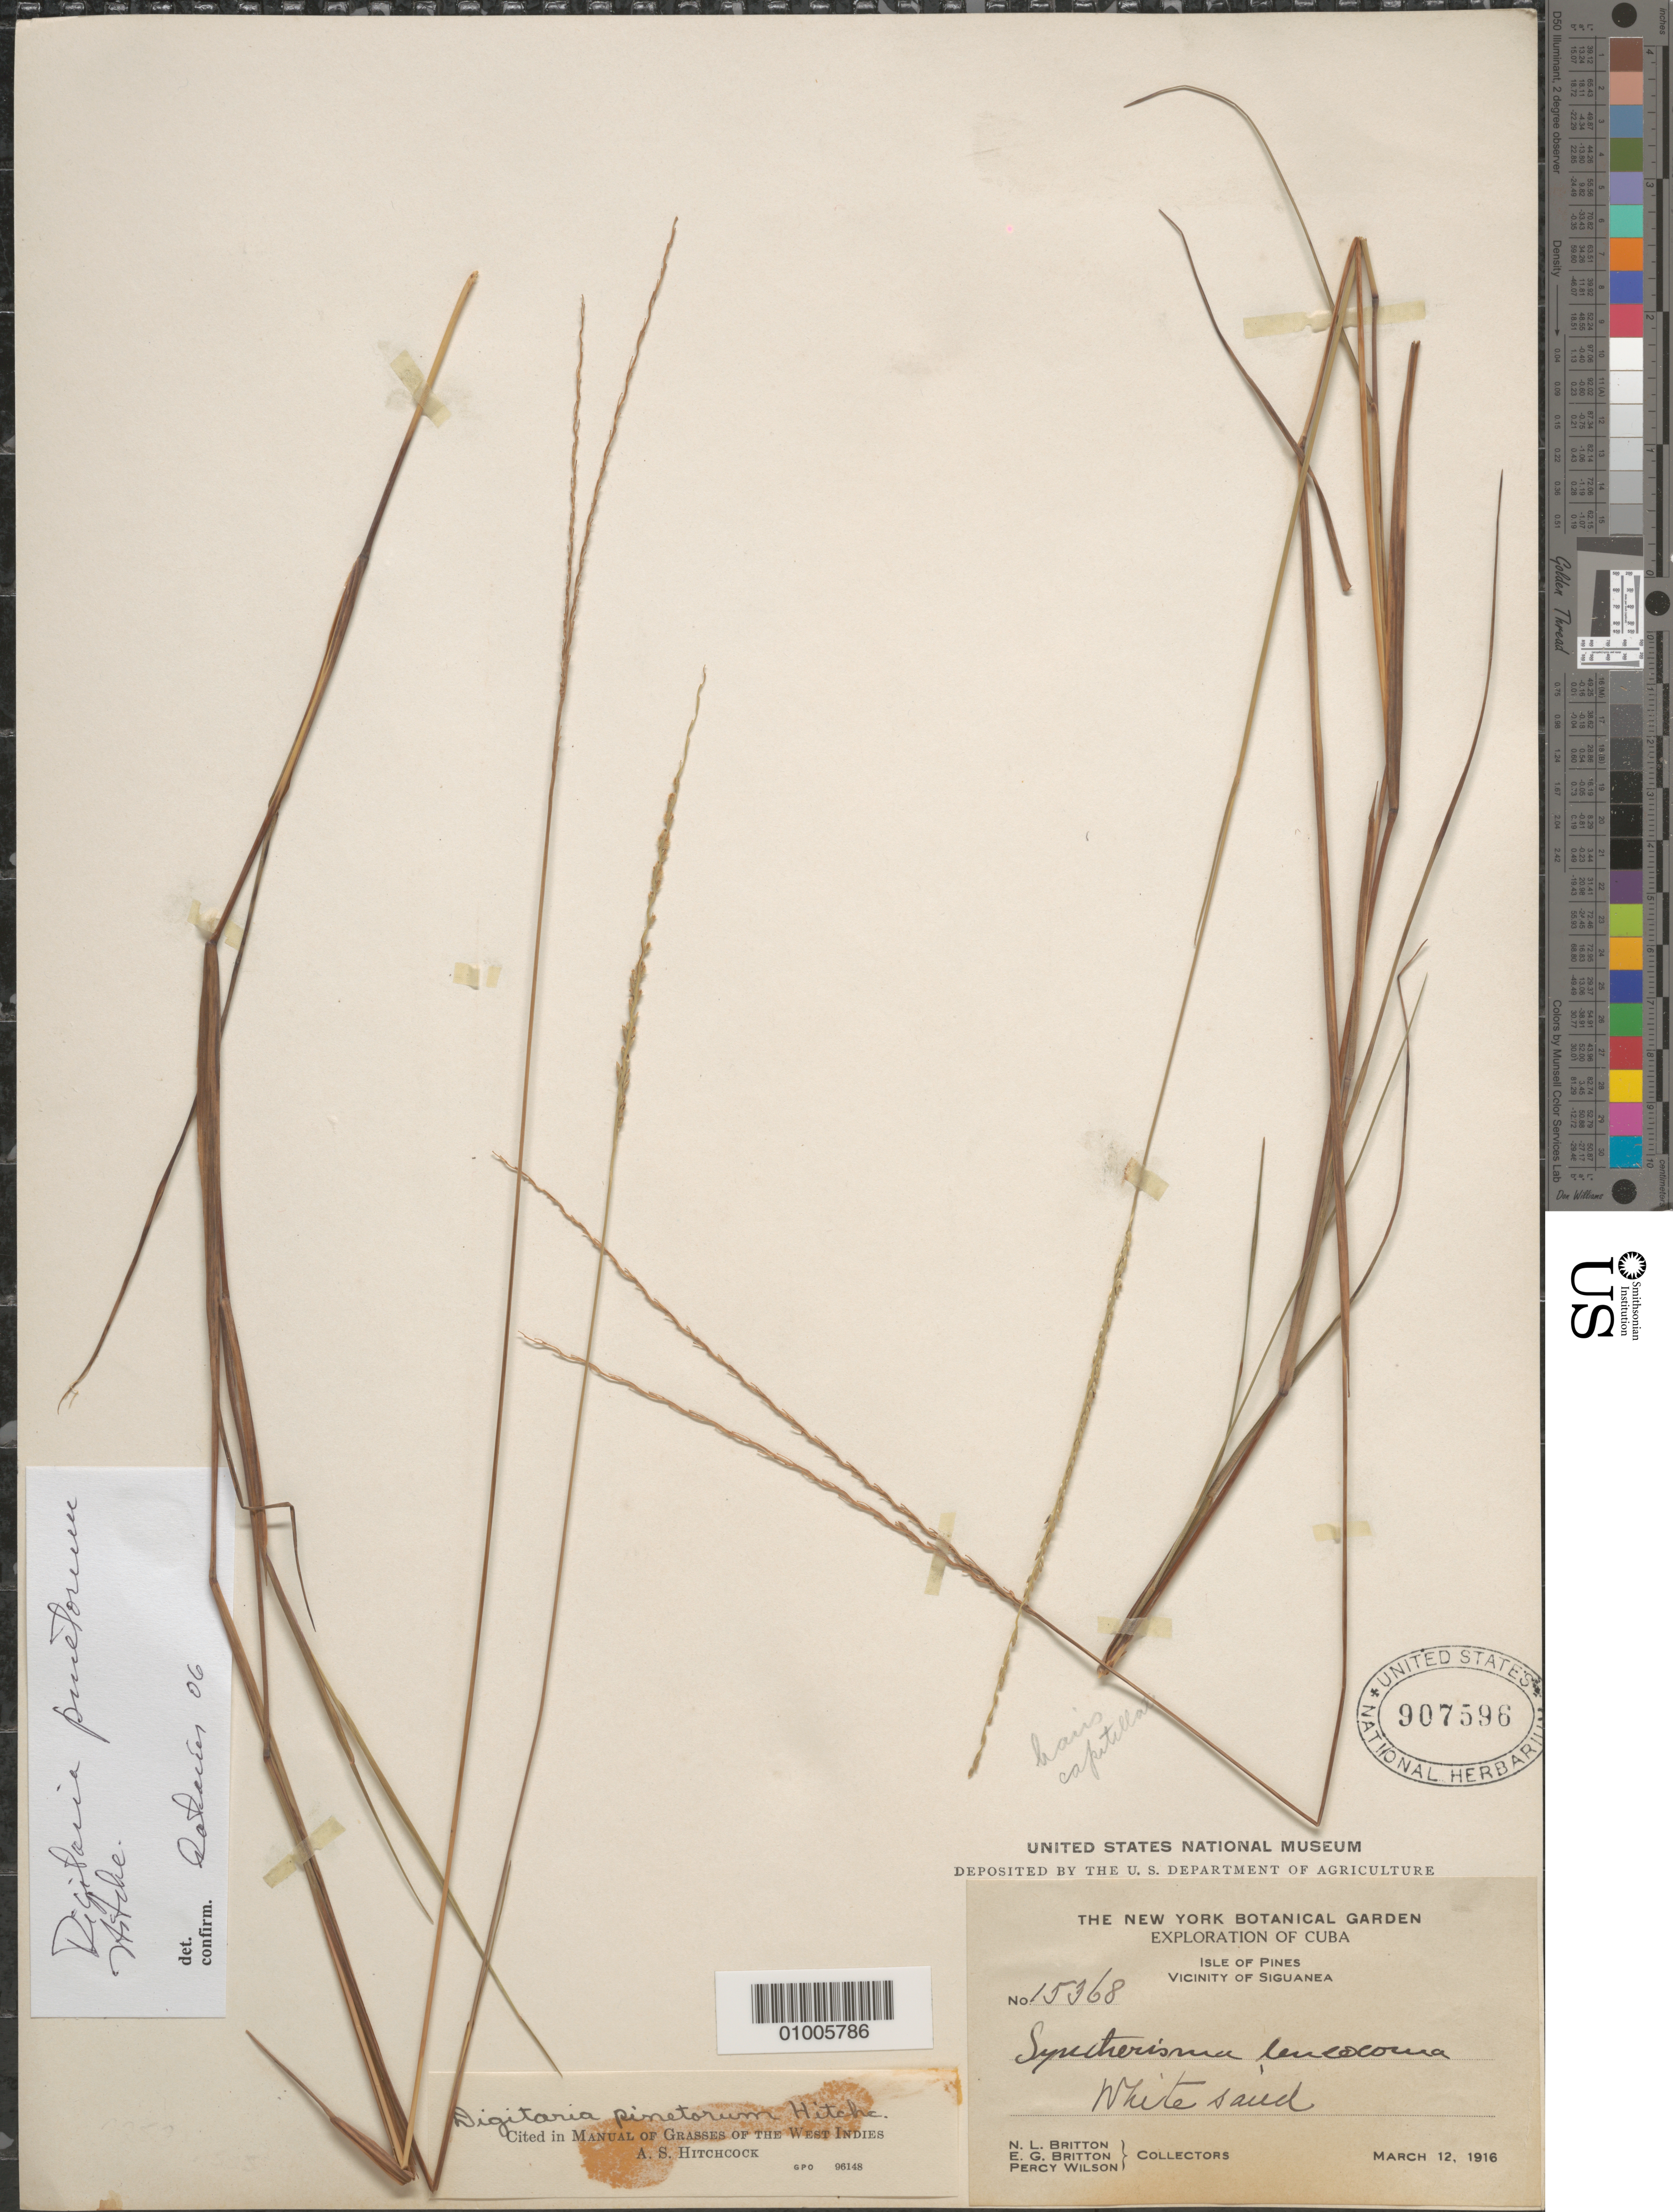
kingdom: Plantae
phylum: Tracheophyta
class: Liliopsida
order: Poales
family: Poaceae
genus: Digitaria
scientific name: Digitaria pinetorum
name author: Hitchc.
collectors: N. Britton, E. G. Britton & P. Wilson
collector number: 15368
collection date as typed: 12 Mar 1916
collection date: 1916-03-12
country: Cuba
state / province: Isla de la Juventud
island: Isla de la Juventud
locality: [Isle of Pines], Vicinity of Siguanea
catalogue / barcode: US 907596